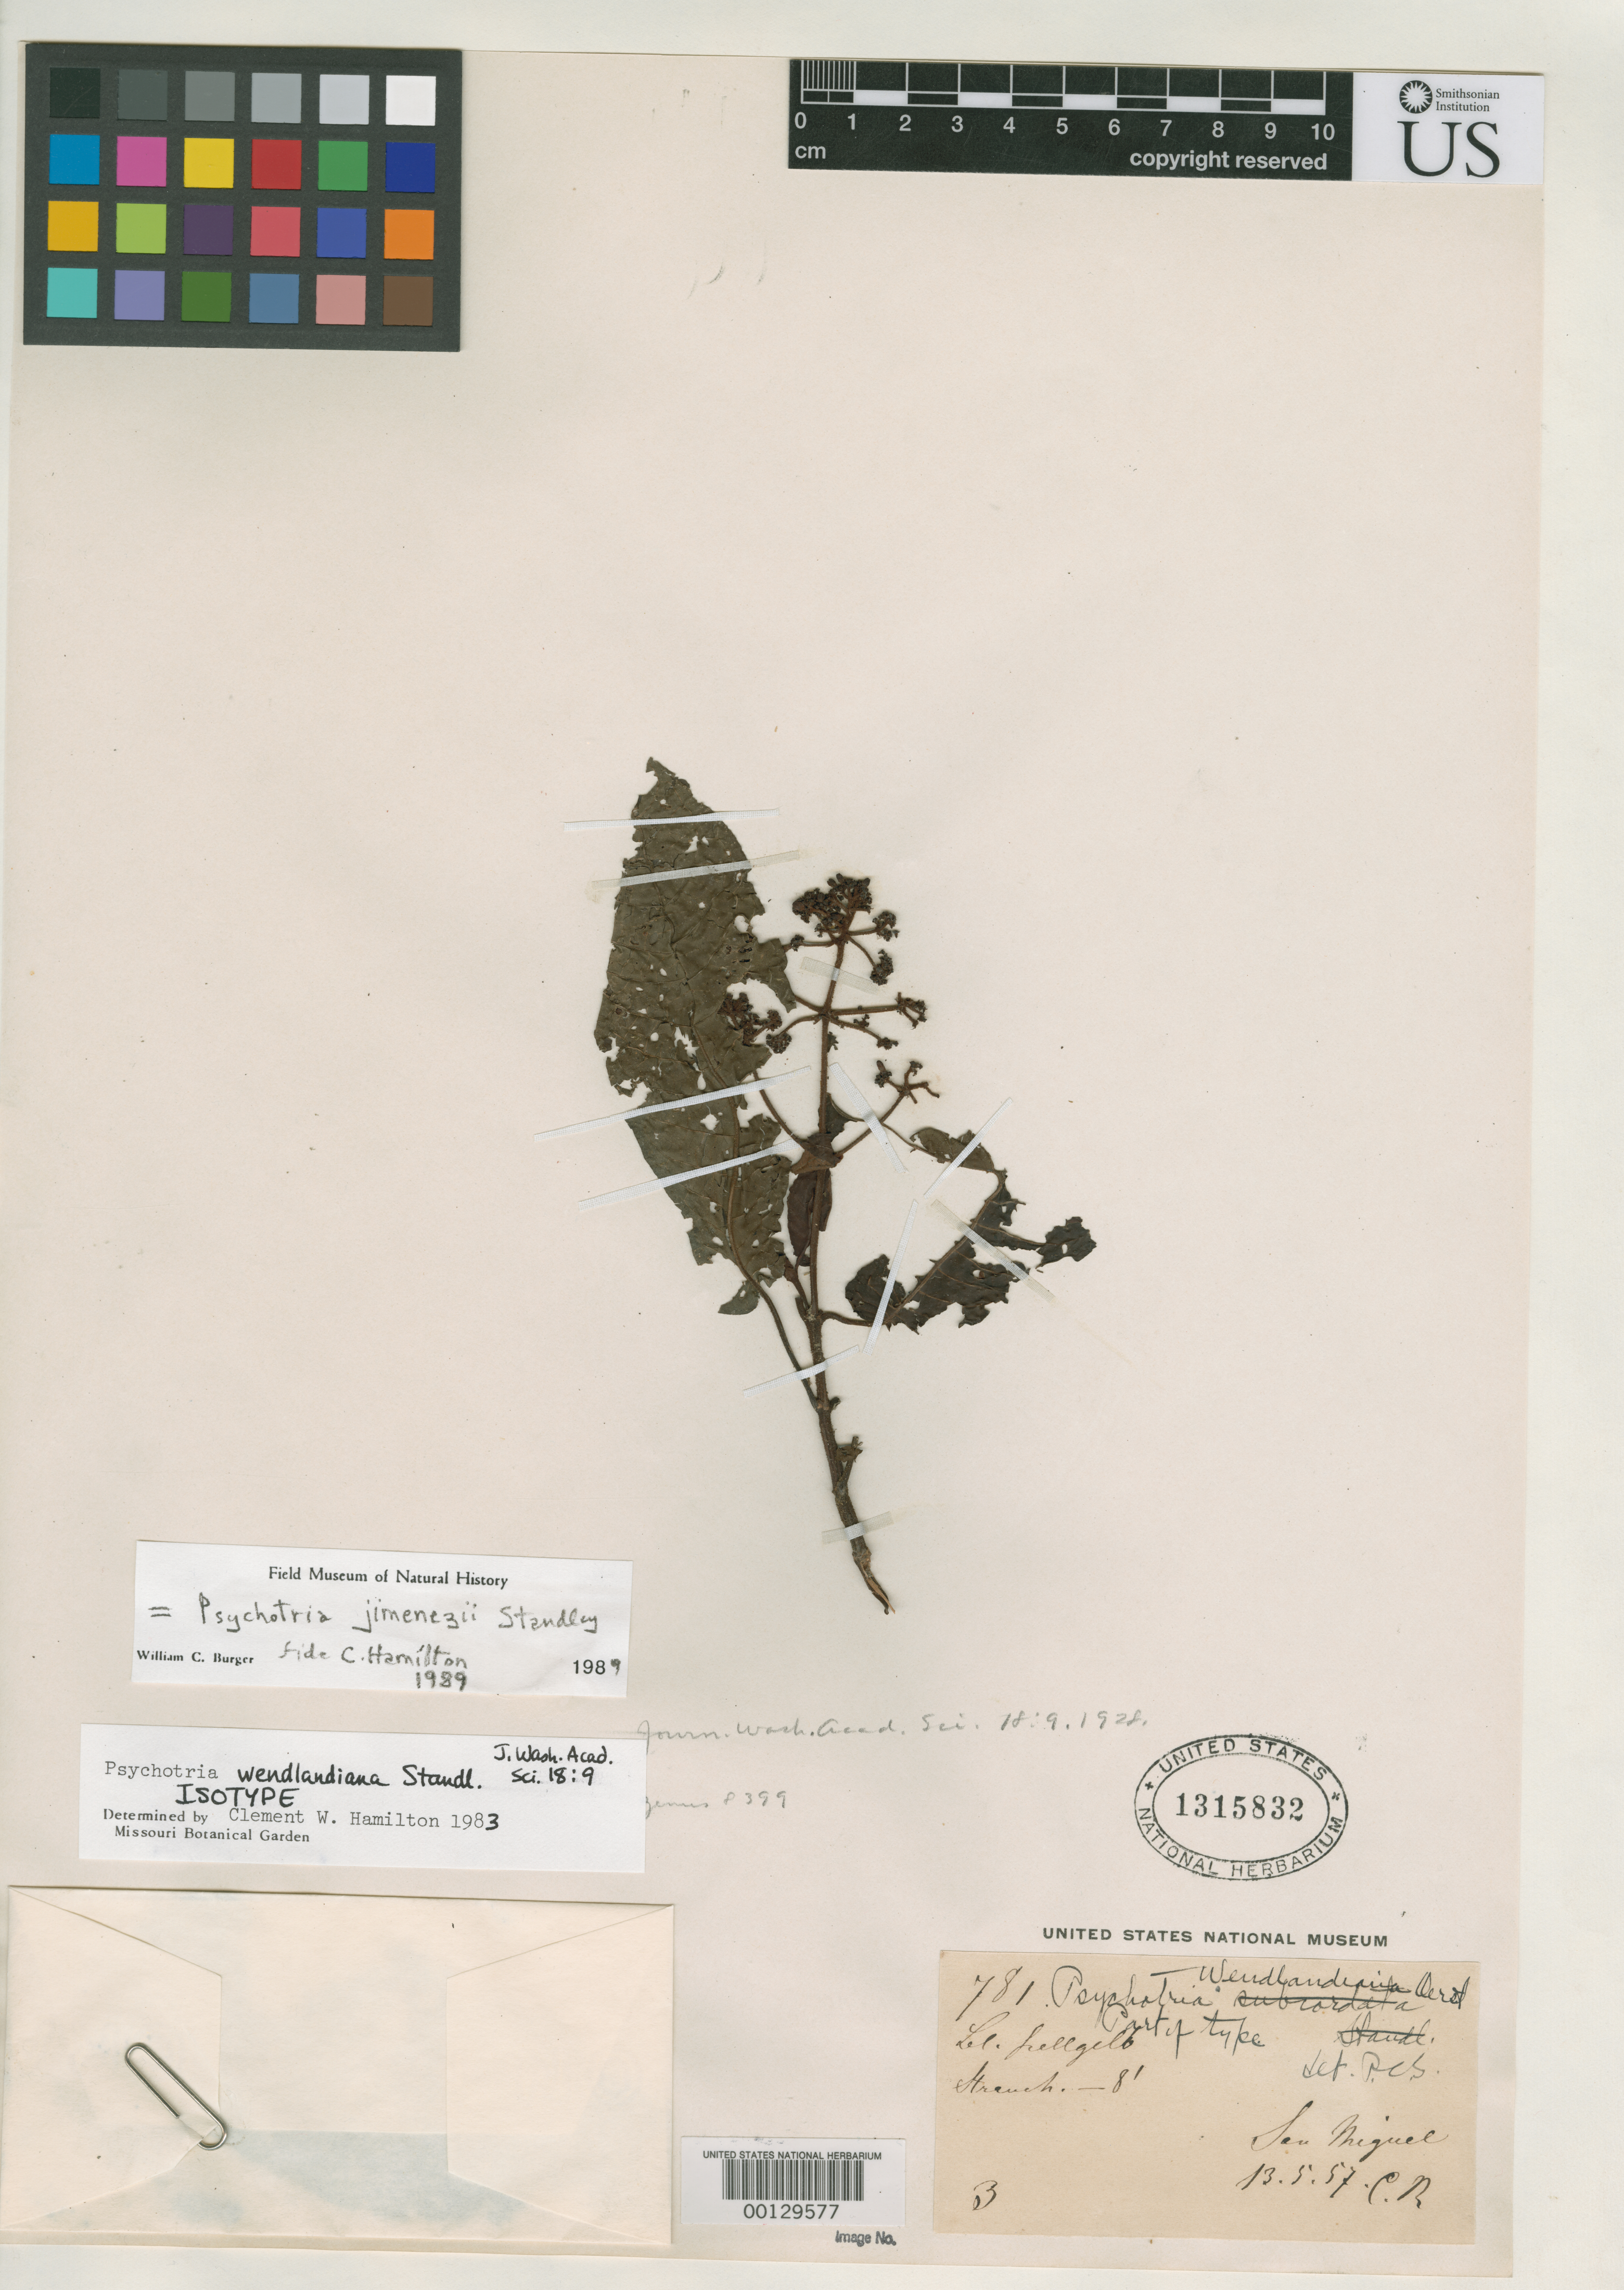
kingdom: Plantae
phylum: Tracheophyta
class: Magnoliopsida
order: Gentianales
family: Rubiaceae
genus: Psychotria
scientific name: Psychotria wendlandiana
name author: Oerst.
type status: Isotype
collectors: A. S. Oersted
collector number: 781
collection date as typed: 13 May 1857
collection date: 1857-05-13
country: Costa Rica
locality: San Miguel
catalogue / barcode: US 1315832